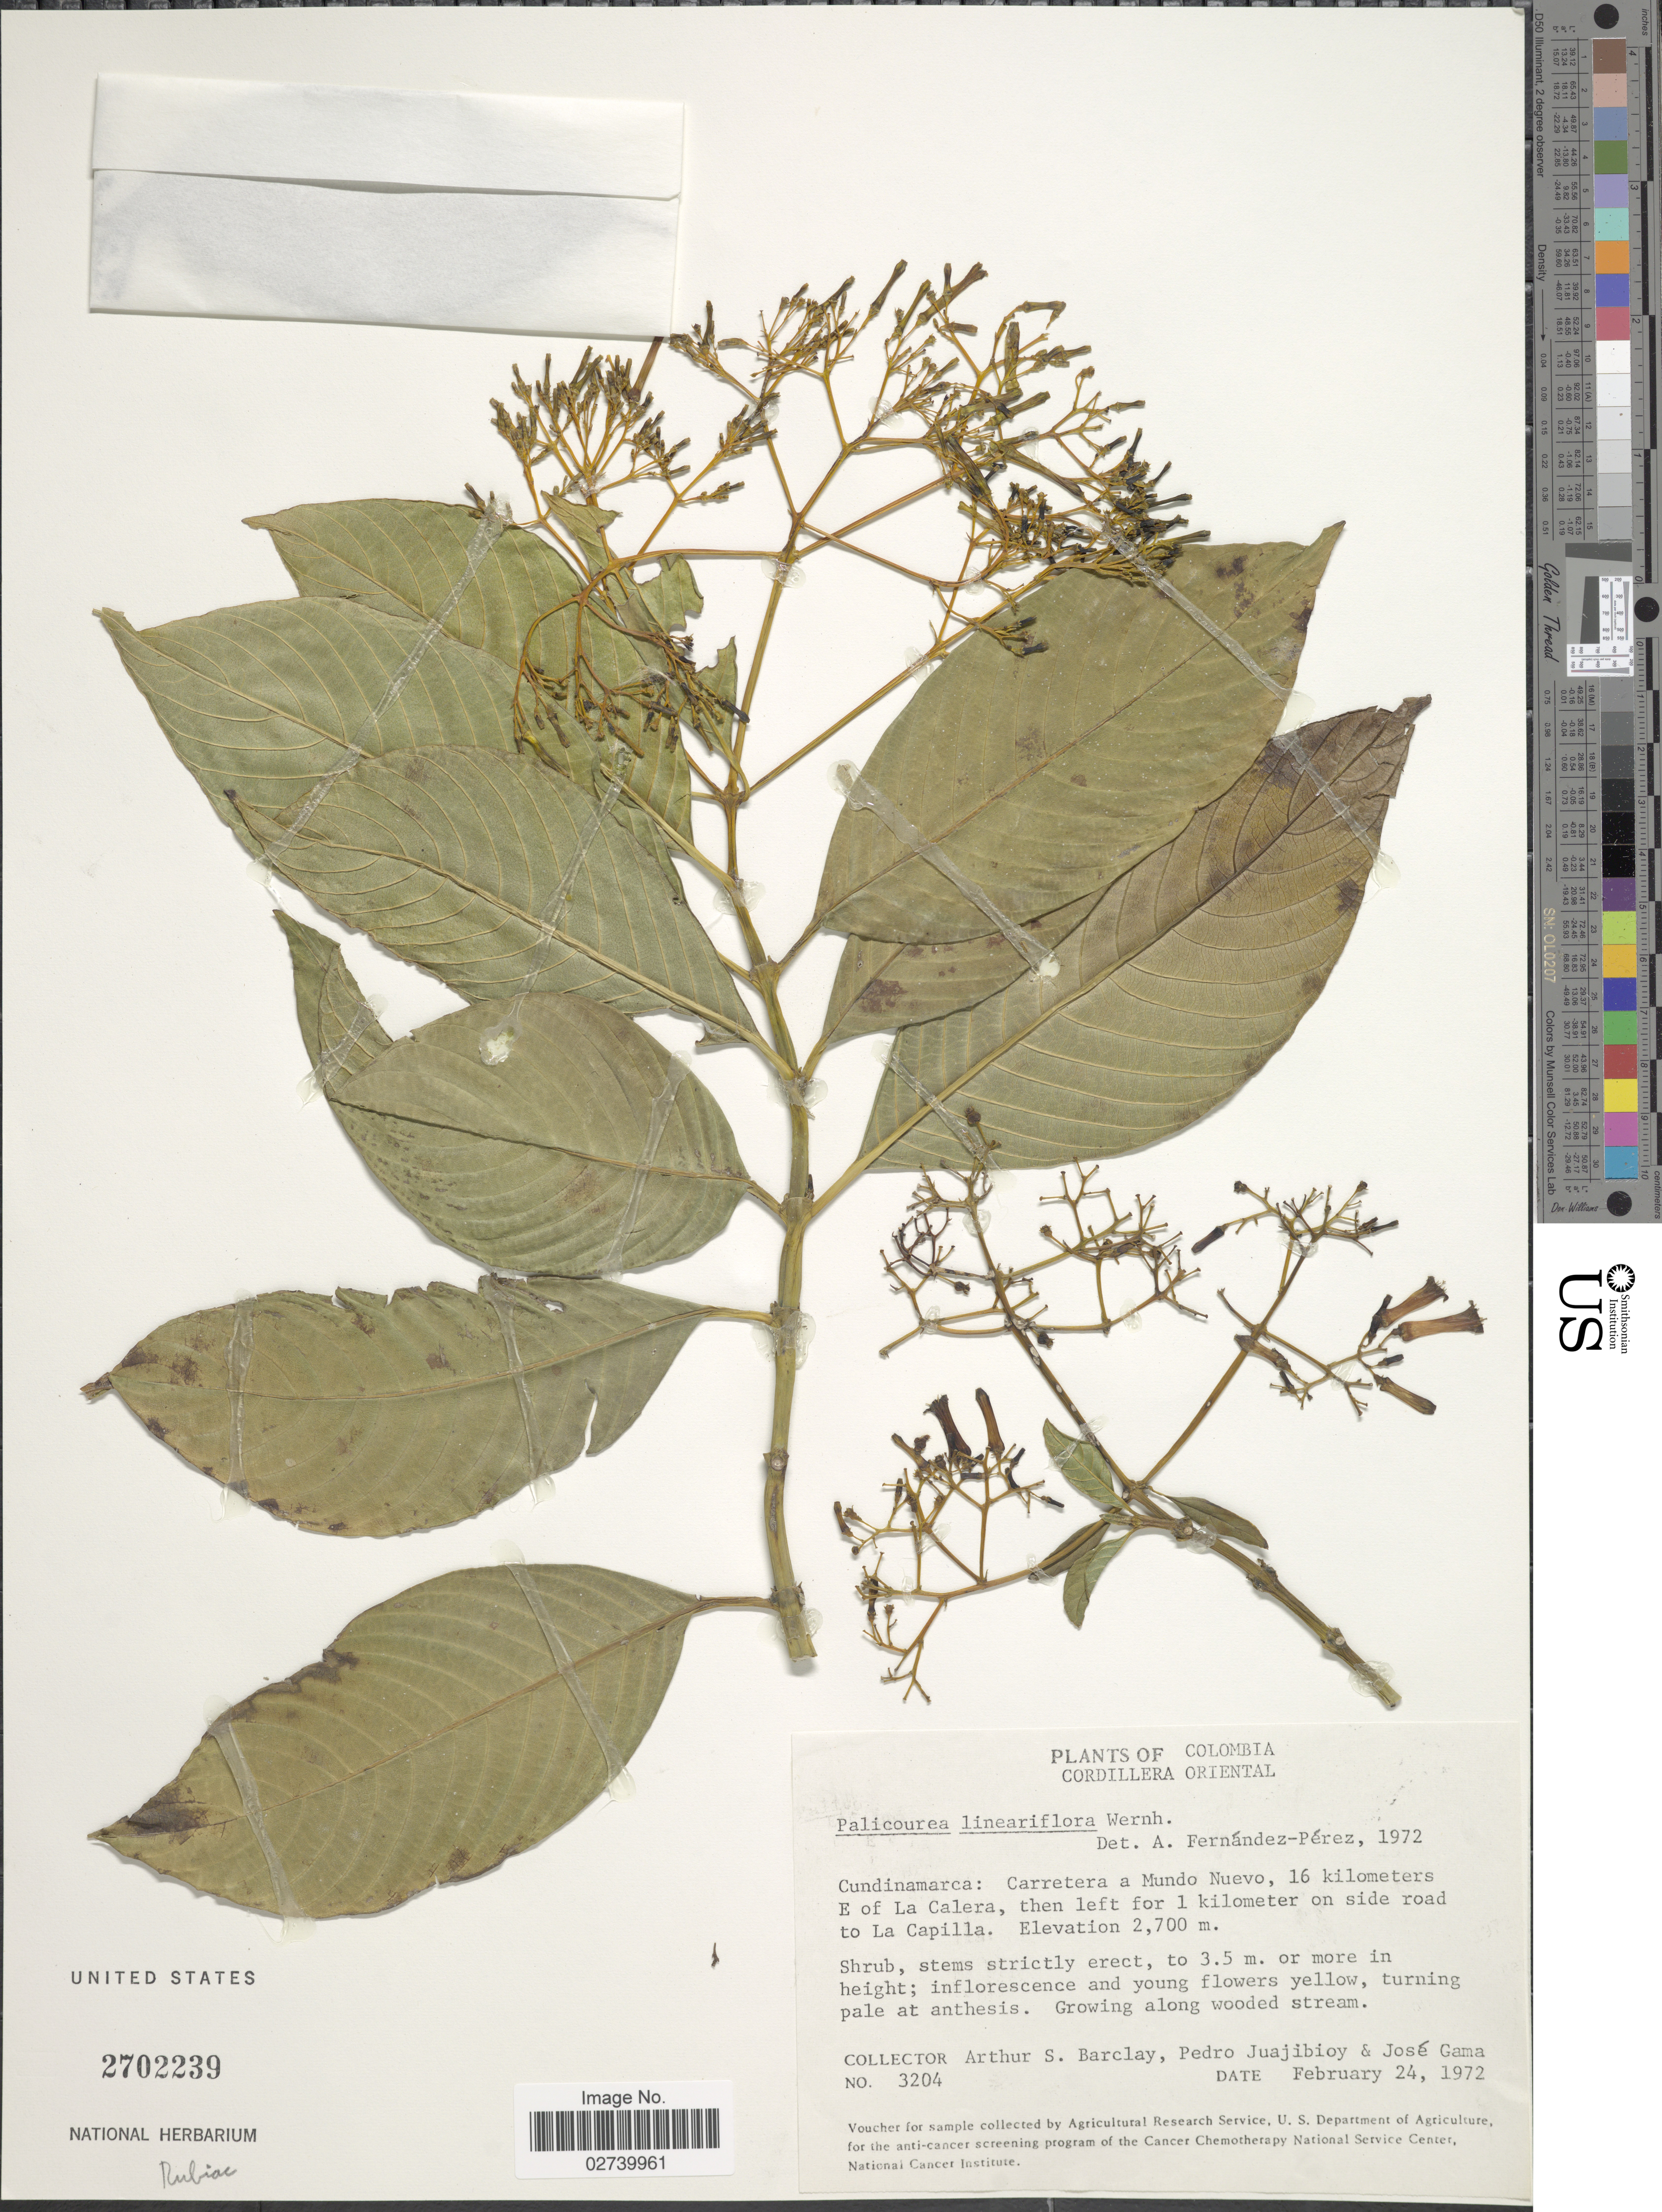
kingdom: Plantae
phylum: Tracheophyta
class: Magnoliopsida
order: Gentianales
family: Rubiaceae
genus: Palicourea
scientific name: Palicourea lineariflora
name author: Wernham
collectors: A. S. Barclay, P. Juajibioy & J. Gama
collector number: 3204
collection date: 1972-02-24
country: Colombia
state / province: Cundinamarca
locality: Cordillera Oriental. Carretera a Mundo Nuevo, 16 kilometers E of La Calera, then left for 1 kilometer on side road to La Capilla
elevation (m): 2700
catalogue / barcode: US 2702239